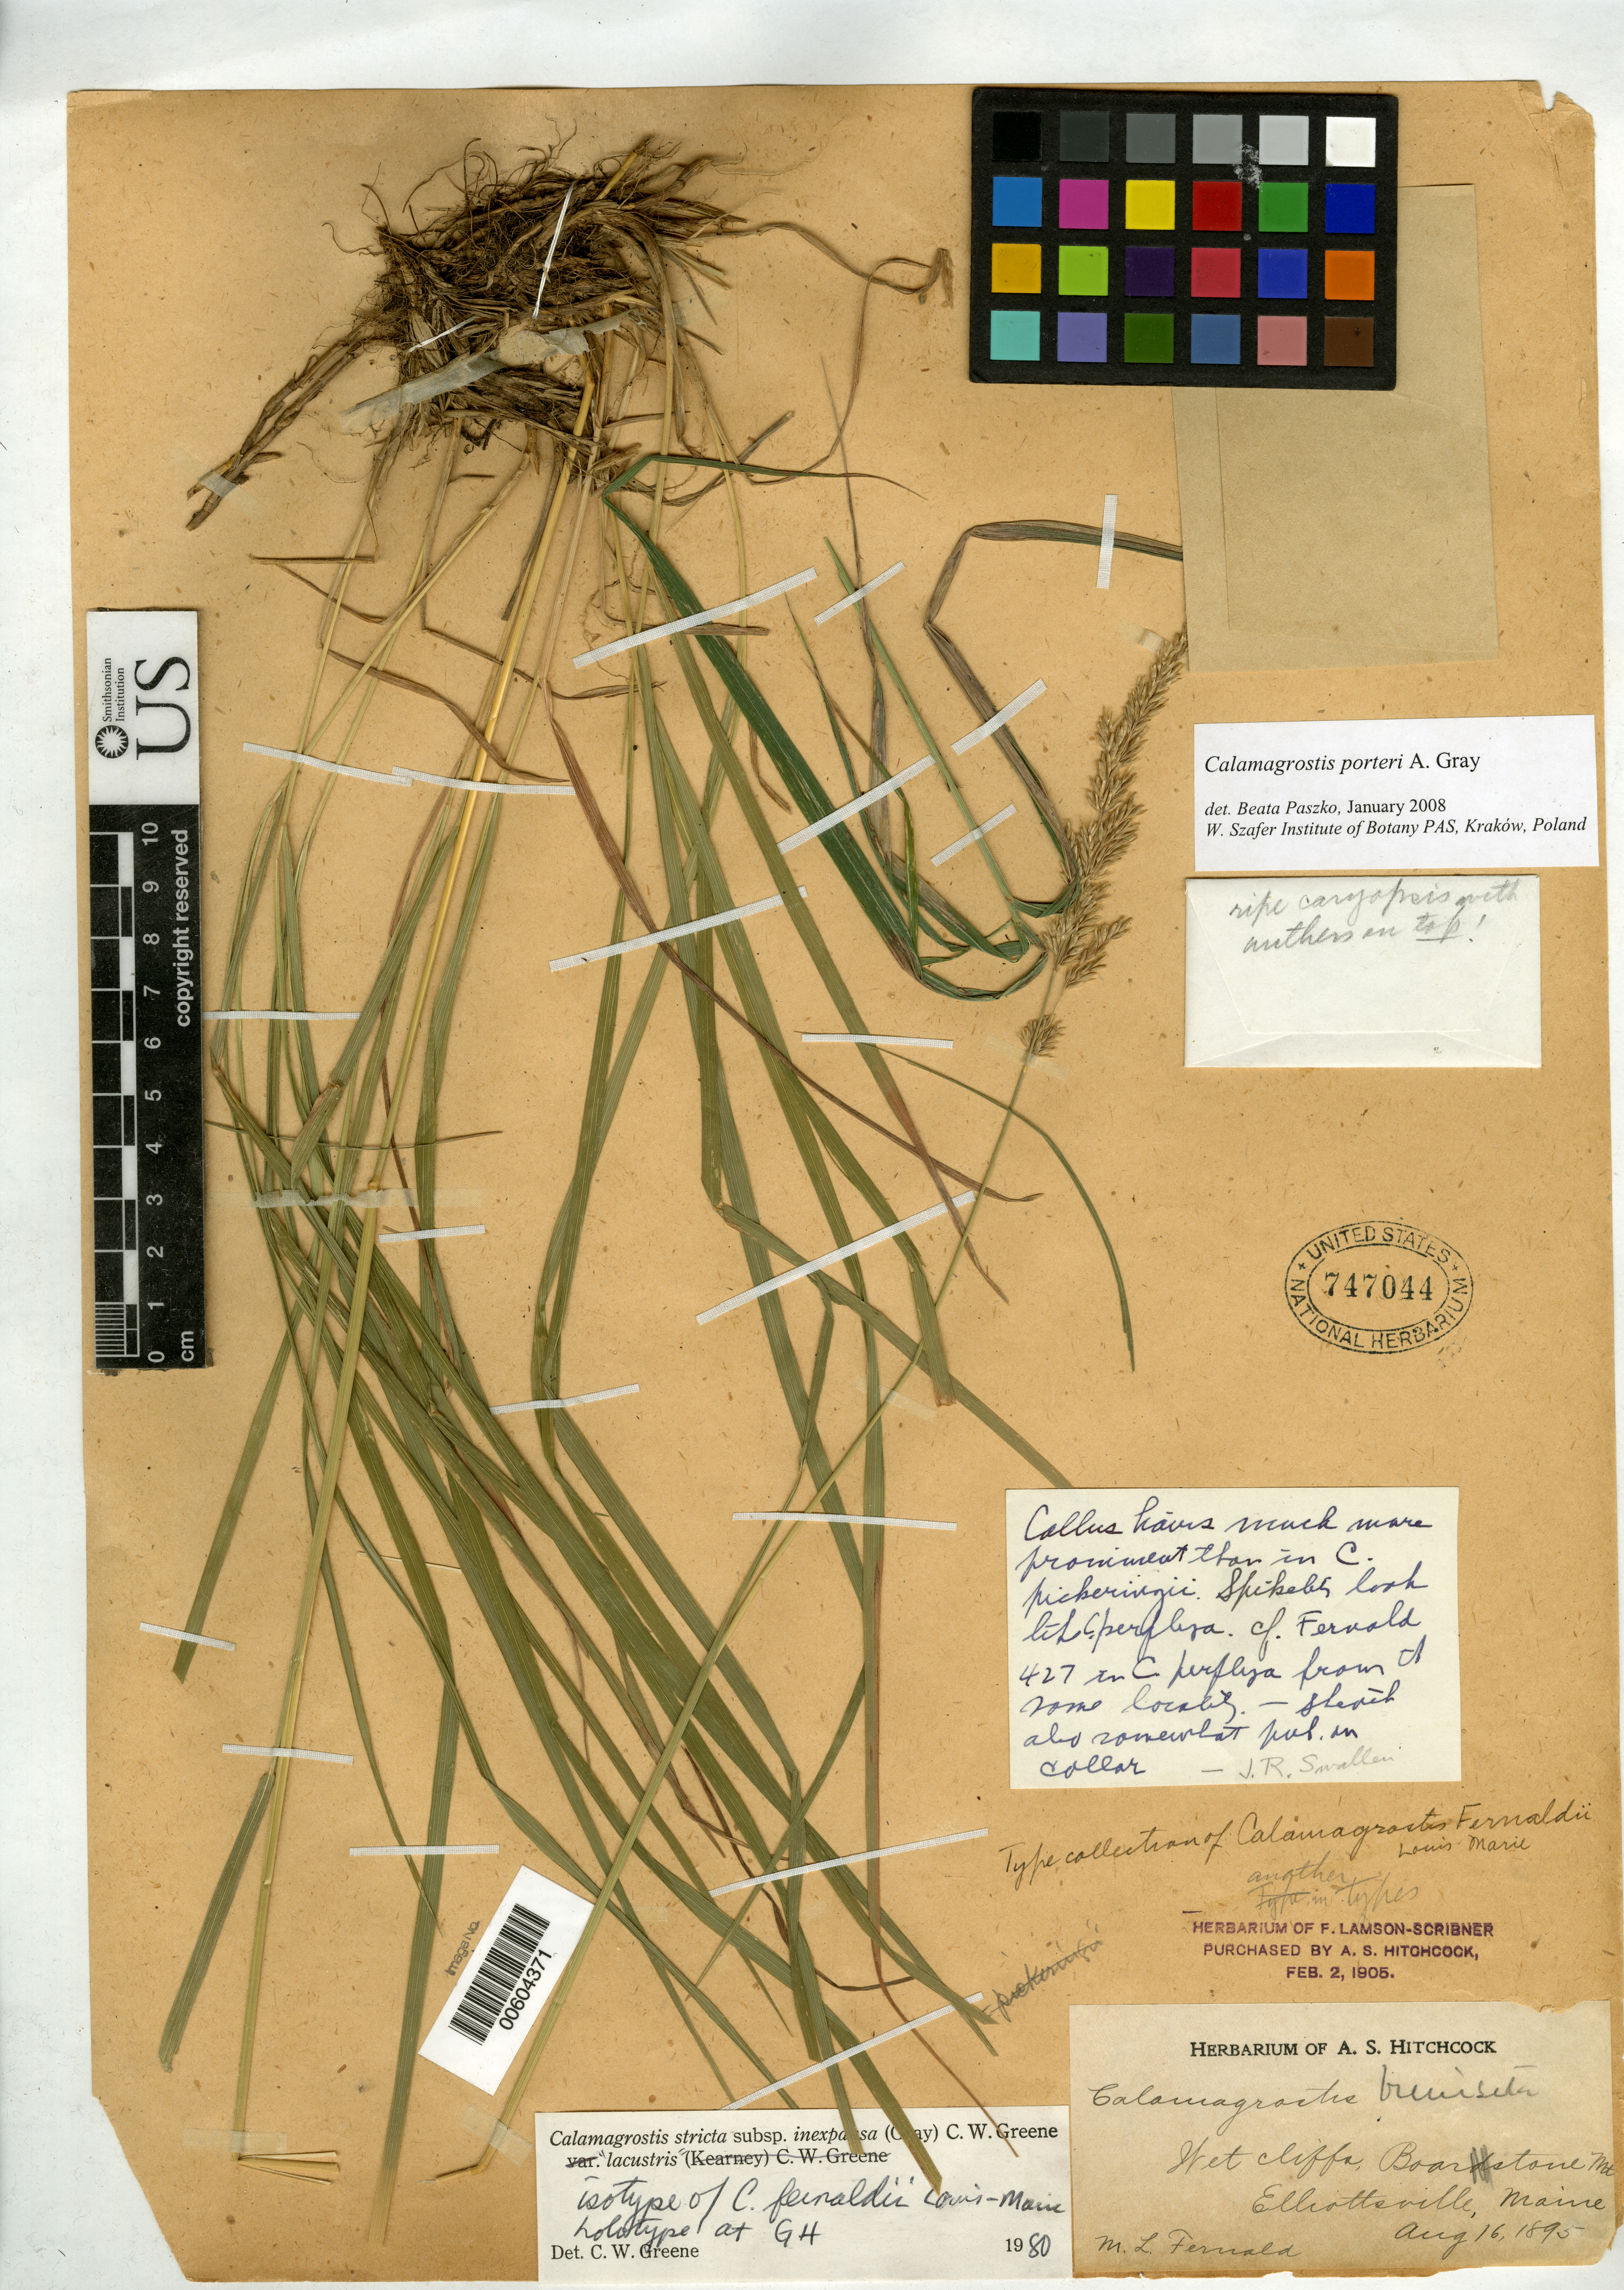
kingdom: Plantae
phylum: Tracheophyta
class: Liliopsida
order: Poales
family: Poaceae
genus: Calamagrostis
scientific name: Calamagrostis fernaldii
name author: Louis-Marie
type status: Isotype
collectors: M. L. Fernald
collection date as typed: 16 Aug 1895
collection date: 1895-08-16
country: United States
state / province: Maine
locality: Elliottsville.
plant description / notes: Protologue cites type collection as Fernald 427; this specimen lacks collection number but other data agree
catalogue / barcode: US 747044